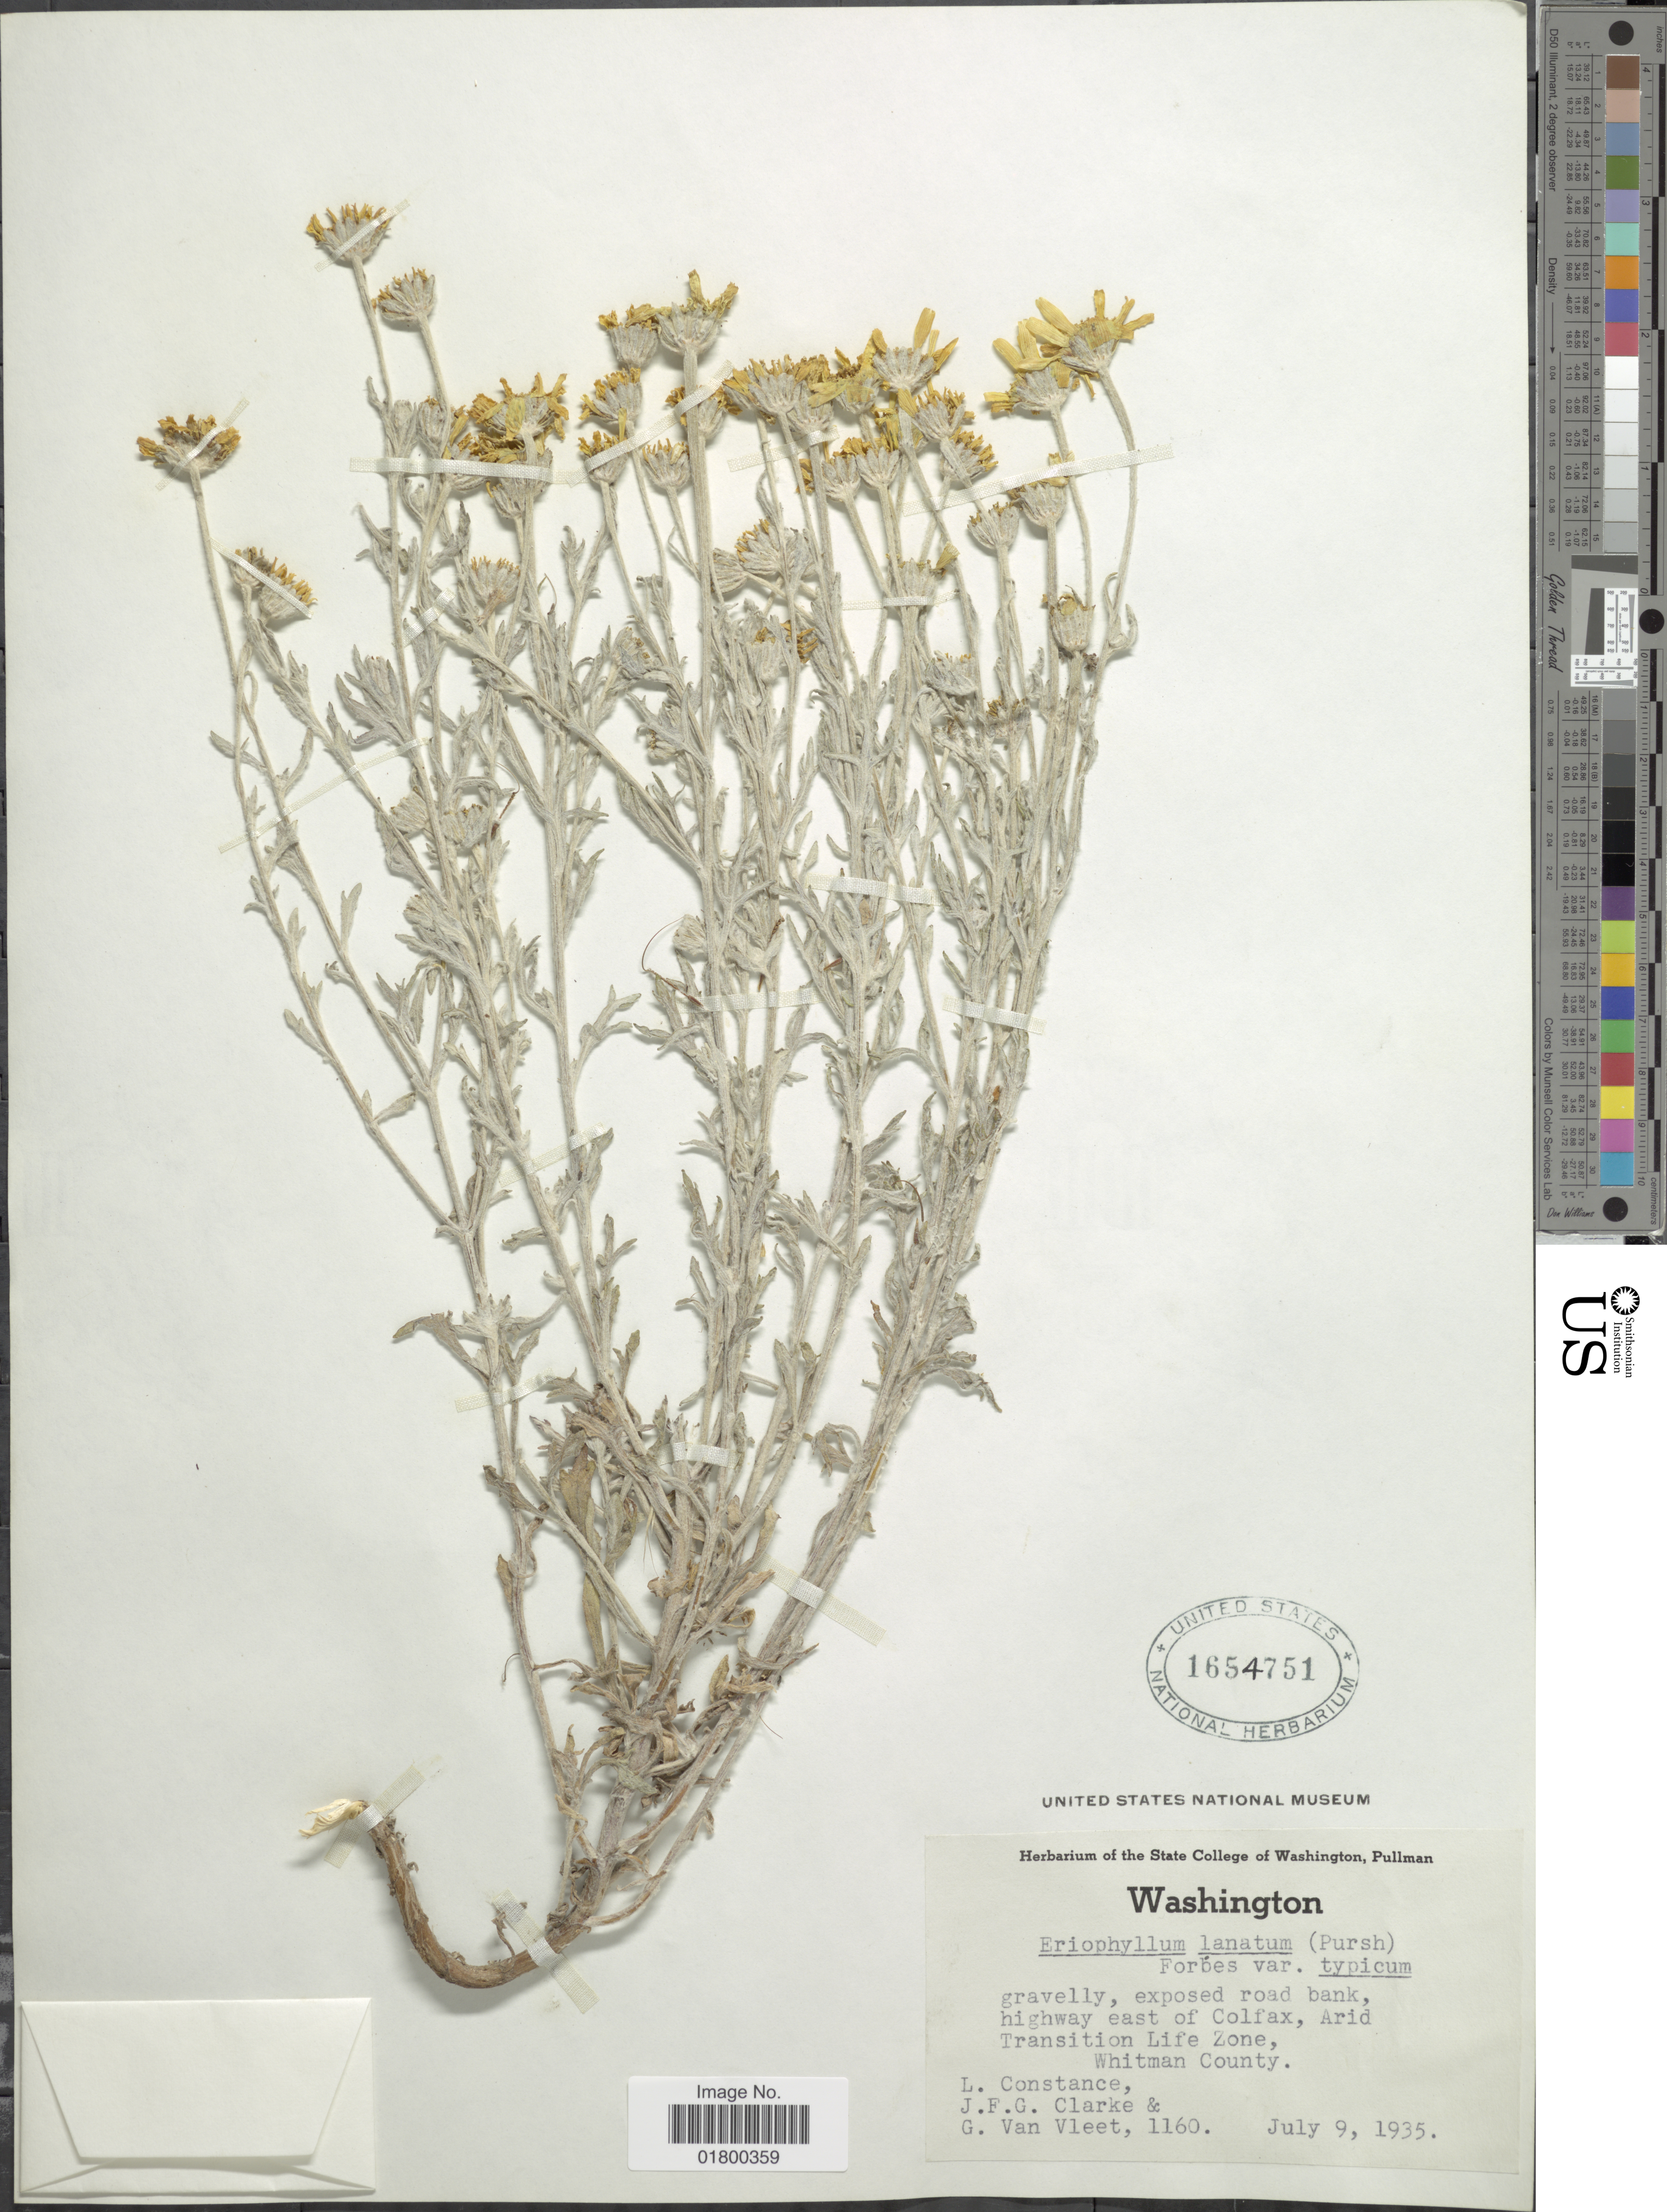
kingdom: Plantae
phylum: Tracheophyta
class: Magnoliopsida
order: Asterales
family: Asteraceae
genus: Eriophyllum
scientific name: Eriophyllum lanatum var. lanatum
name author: (Pursh) J. Forbes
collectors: L. Constance, J. F. Clarke & G. Van Vleet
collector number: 1160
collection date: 1935-07-09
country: United States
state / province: Washington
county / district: Whitman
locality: Gravelly, exposed road bank, highway east of Colfax, Arid Transition LIfe Zone, Whitman County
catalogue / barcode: US 1654751